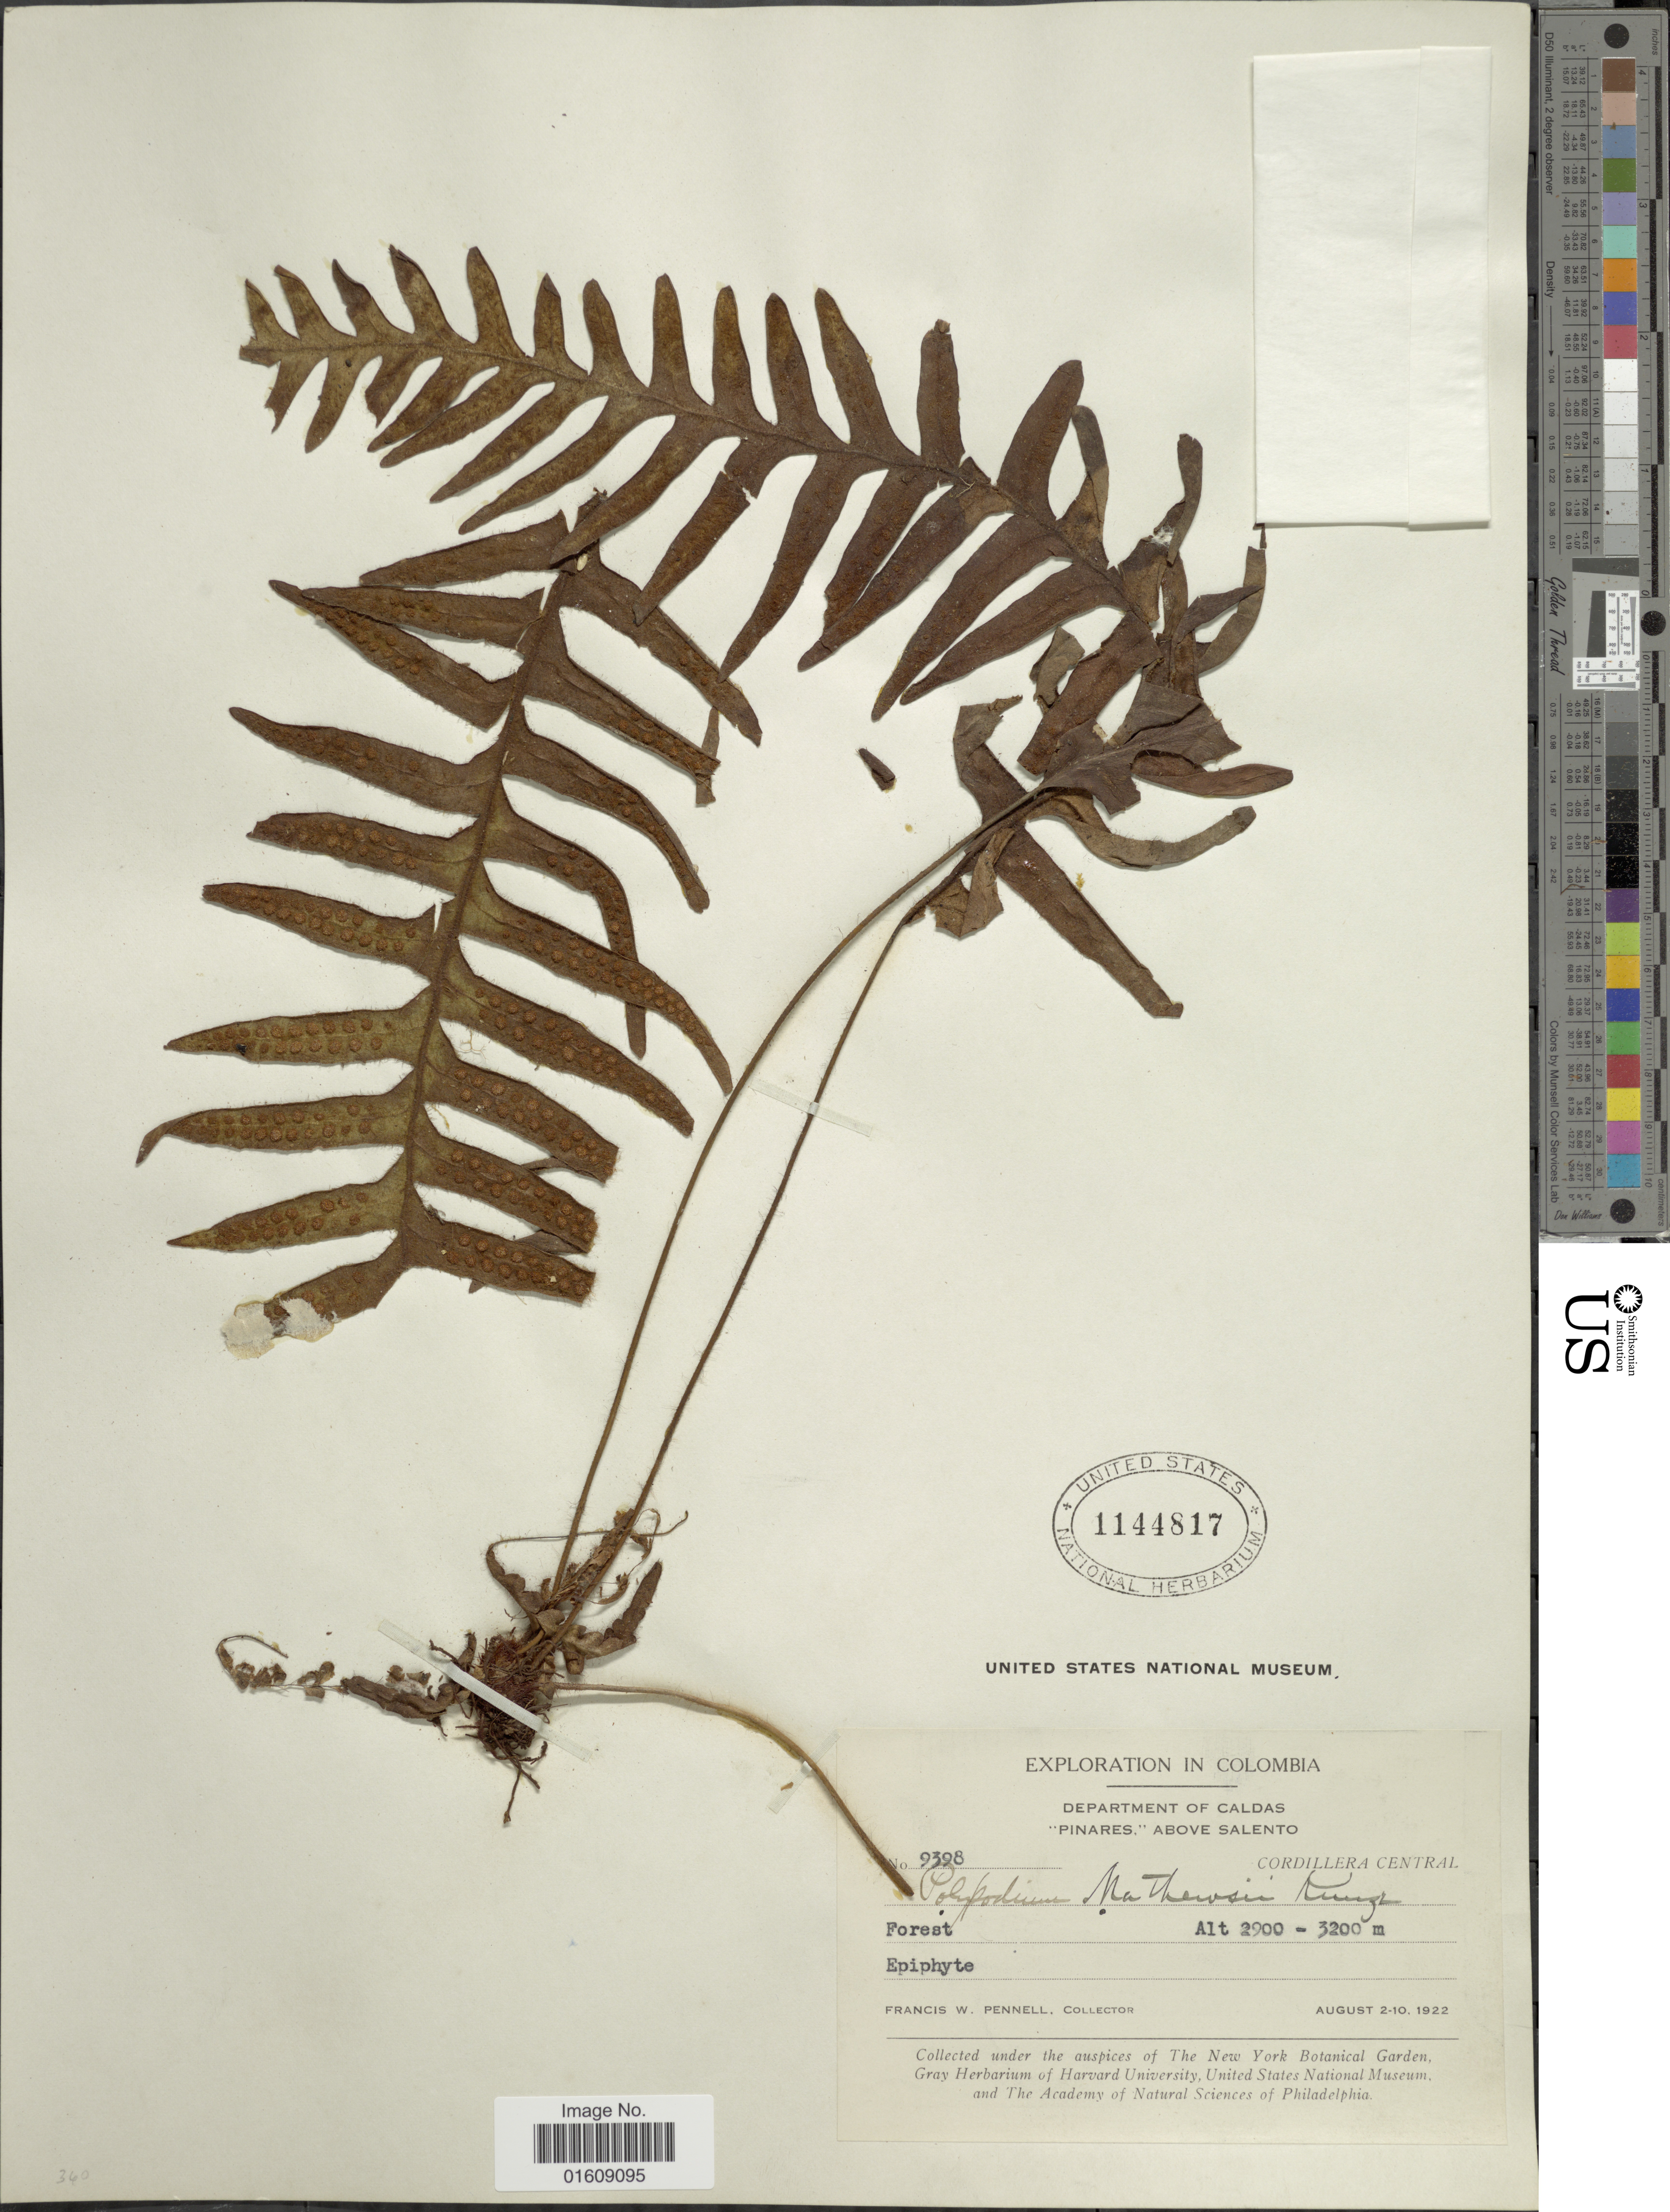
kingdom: Plantae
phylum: Tracheophyta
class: Polypodiopsida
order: Polypodiales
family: Polypodiaceae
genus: Zygophlebia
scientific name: Zygophlebia mathewsii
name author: (Kunze ex Mett.) L.E. Bishop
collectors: F. W. Pennell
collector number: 9398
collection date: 1922-08-02/1922-08-10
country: Colombia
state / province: Caldas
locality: Colombia, Department of Caldas, "Pinares," above Salento, Cordillera Central.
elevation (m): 2900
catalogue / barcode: US 1144817